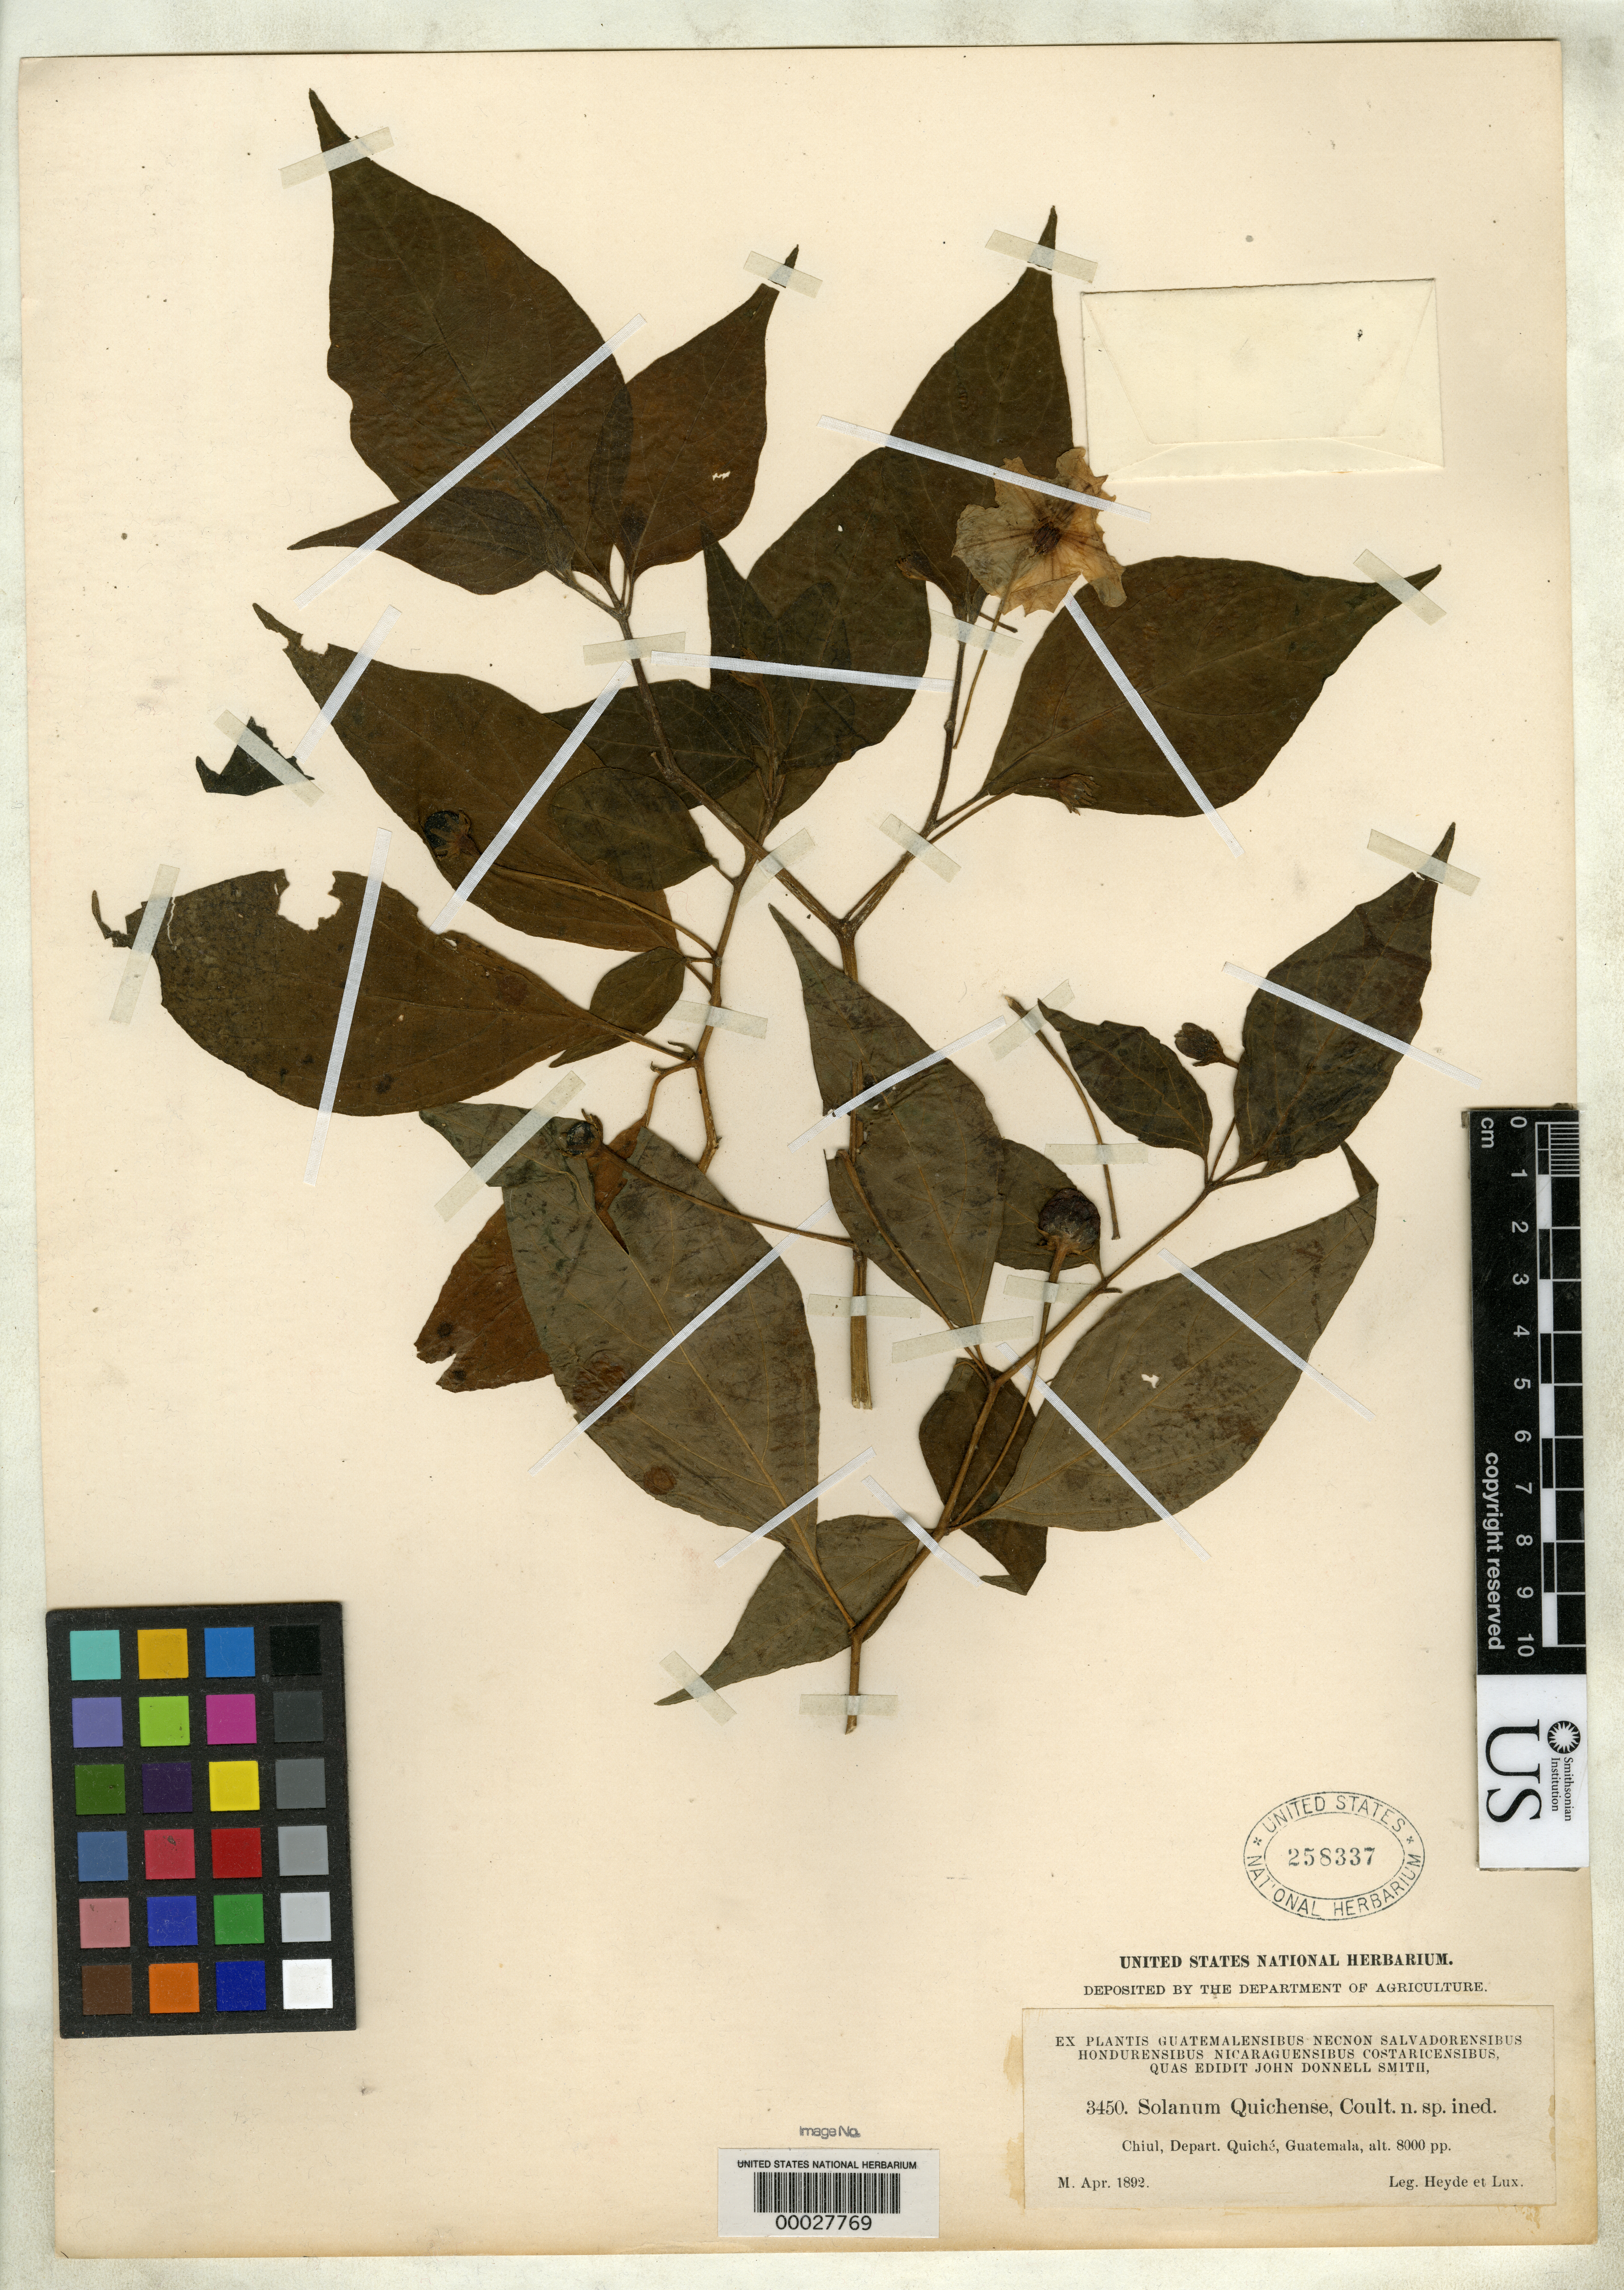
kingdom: Plantae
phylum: Tracheophyta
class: Magnoliopsida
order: Solanales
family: Solanaceae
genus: Solanum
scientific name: Solanum quichense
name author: J.M. Coult. & Donn. Sm. in Donn. Sm.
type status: Type Collection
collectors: E. T. Heyde & E. Lux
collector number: J.D.S. 3450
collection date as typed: Apr 1892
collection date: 1892-04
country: Guatemala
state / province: El Quiché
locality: Chiul, Depart. Quiché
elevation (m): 2438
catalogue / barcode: US 258337